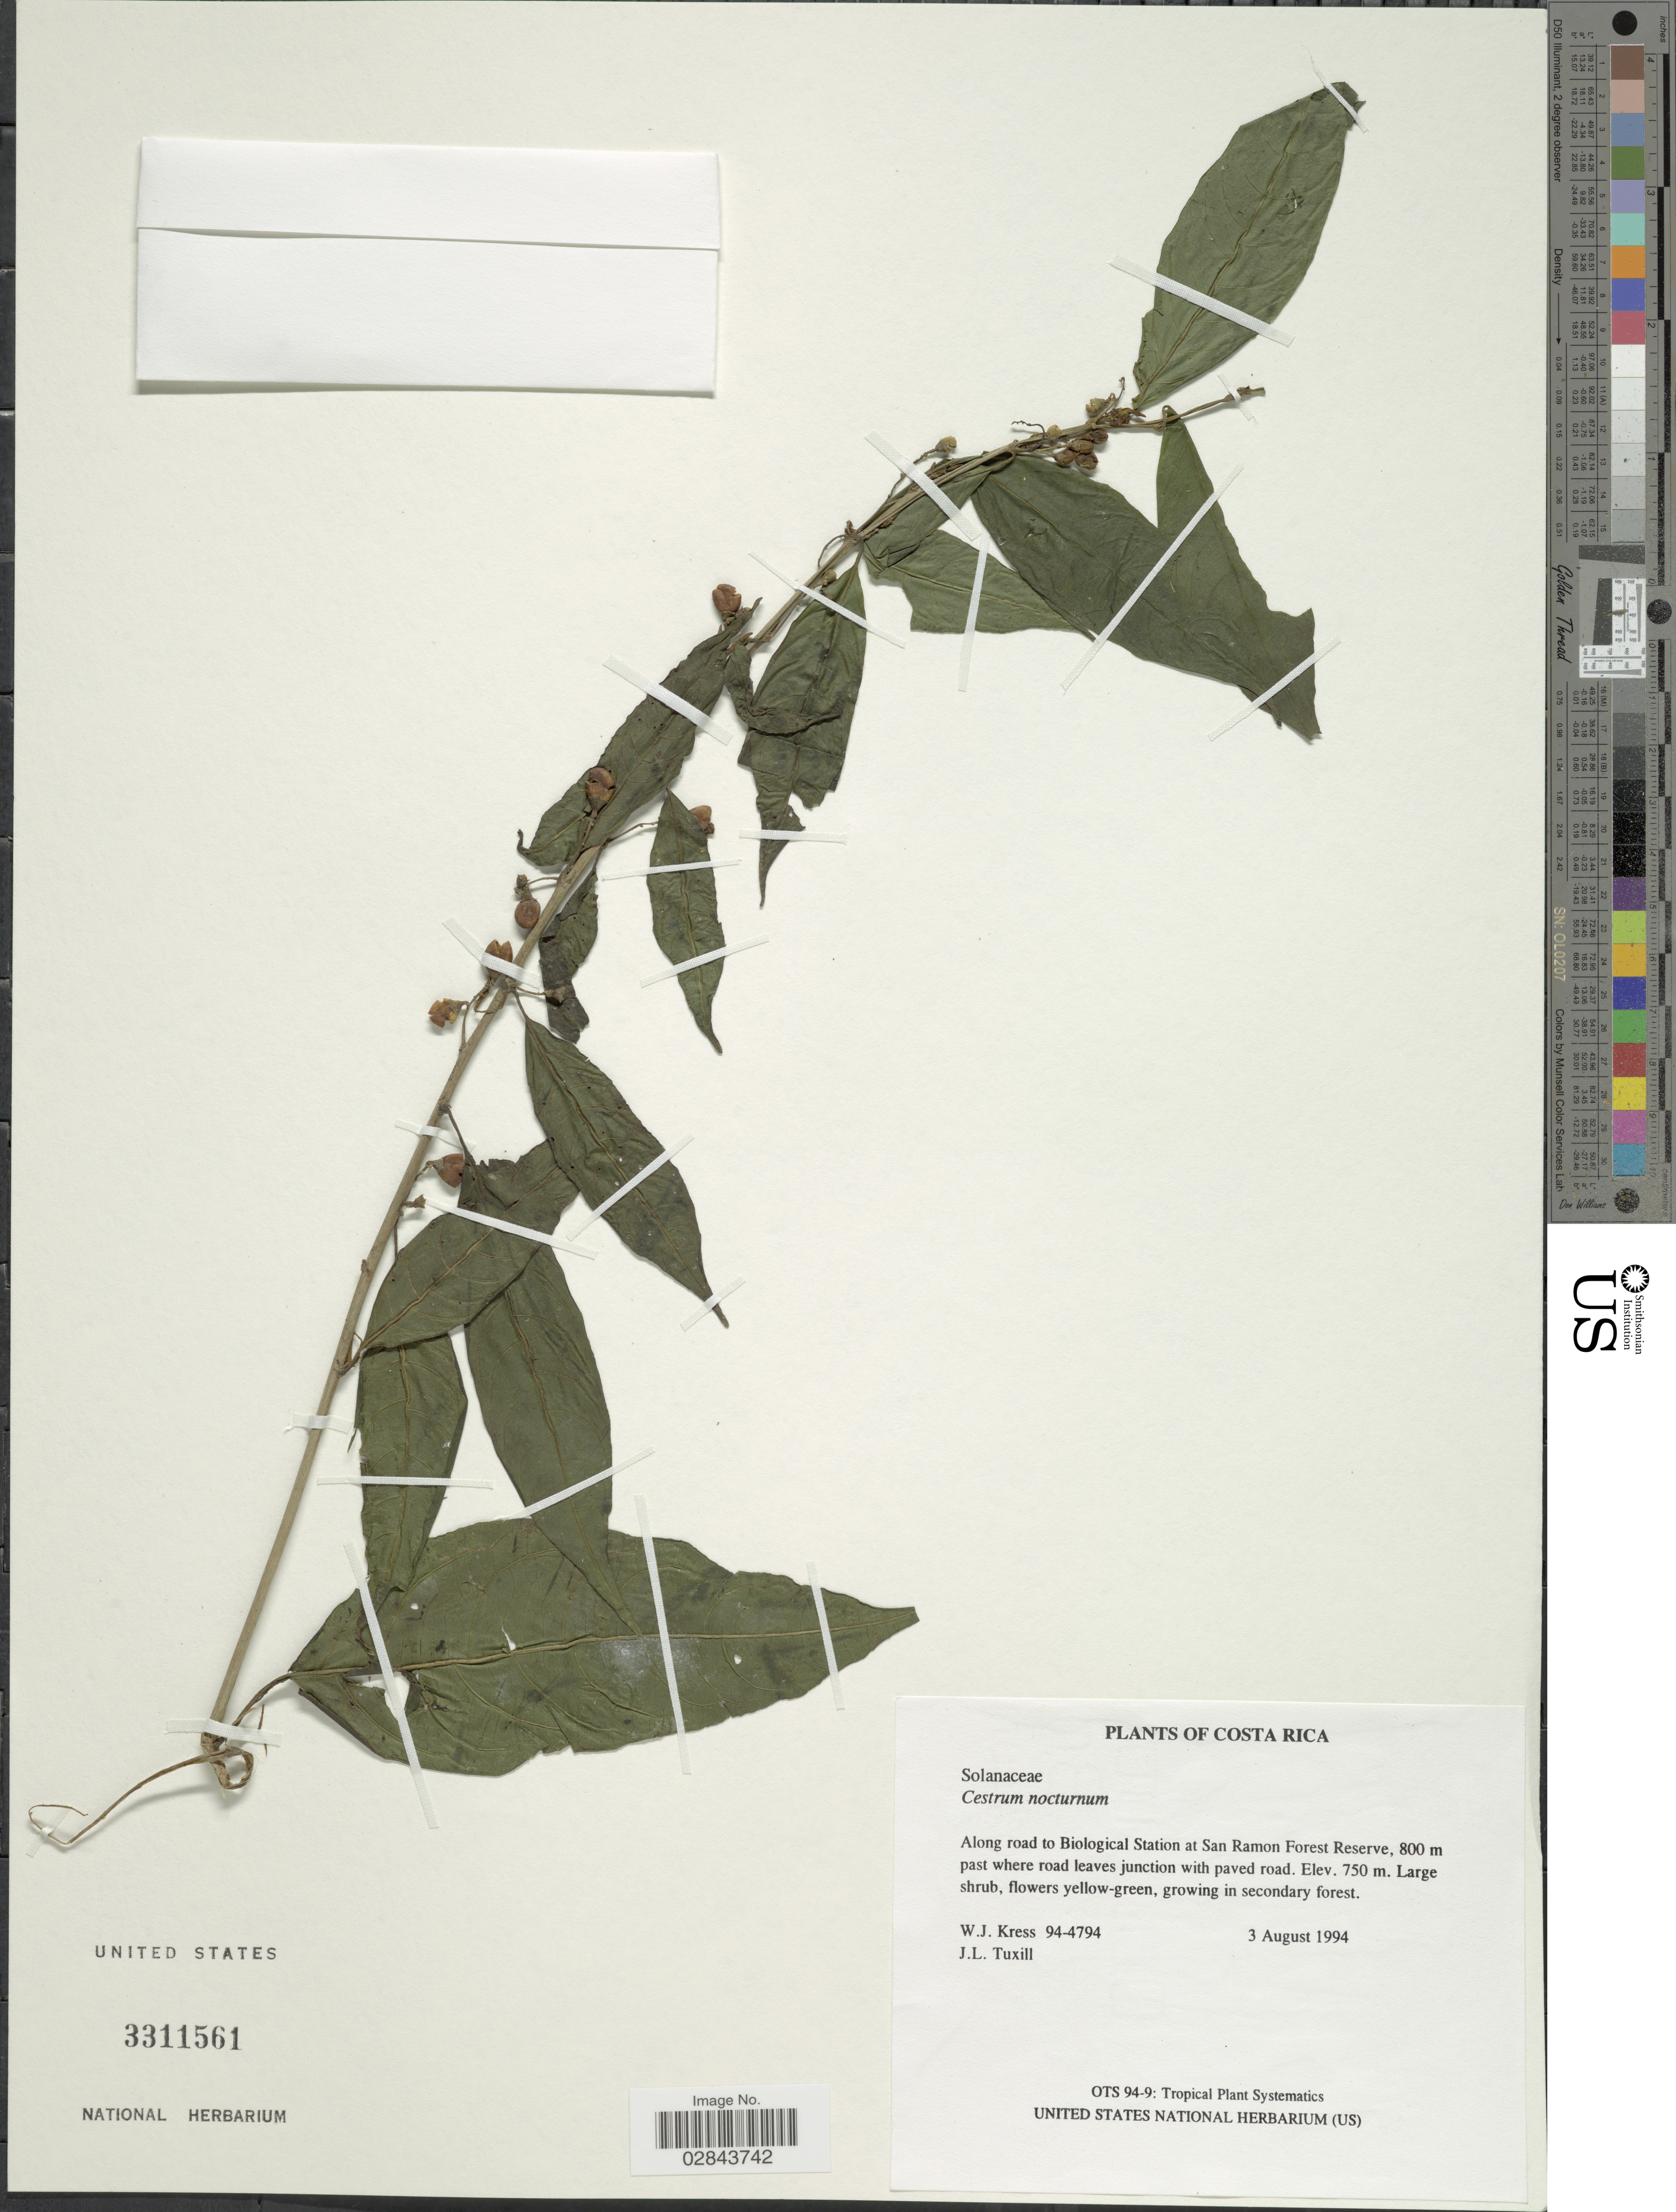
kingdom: Plantae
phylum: Tracheophyta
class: Magnoliopsida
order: Solanales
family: Solanaceae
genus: Cestrum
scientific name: Cestrum nocturnum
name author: L.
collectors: W. J. Kress & J. L. Tuxill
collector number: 94-4794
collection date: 1994-08-03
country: Costa Rica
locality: Along road to Biological Station at San Ramon Forest Reserve, 800 m past where road leaves junction with paved road.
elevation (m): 750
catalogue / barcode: US 3311561